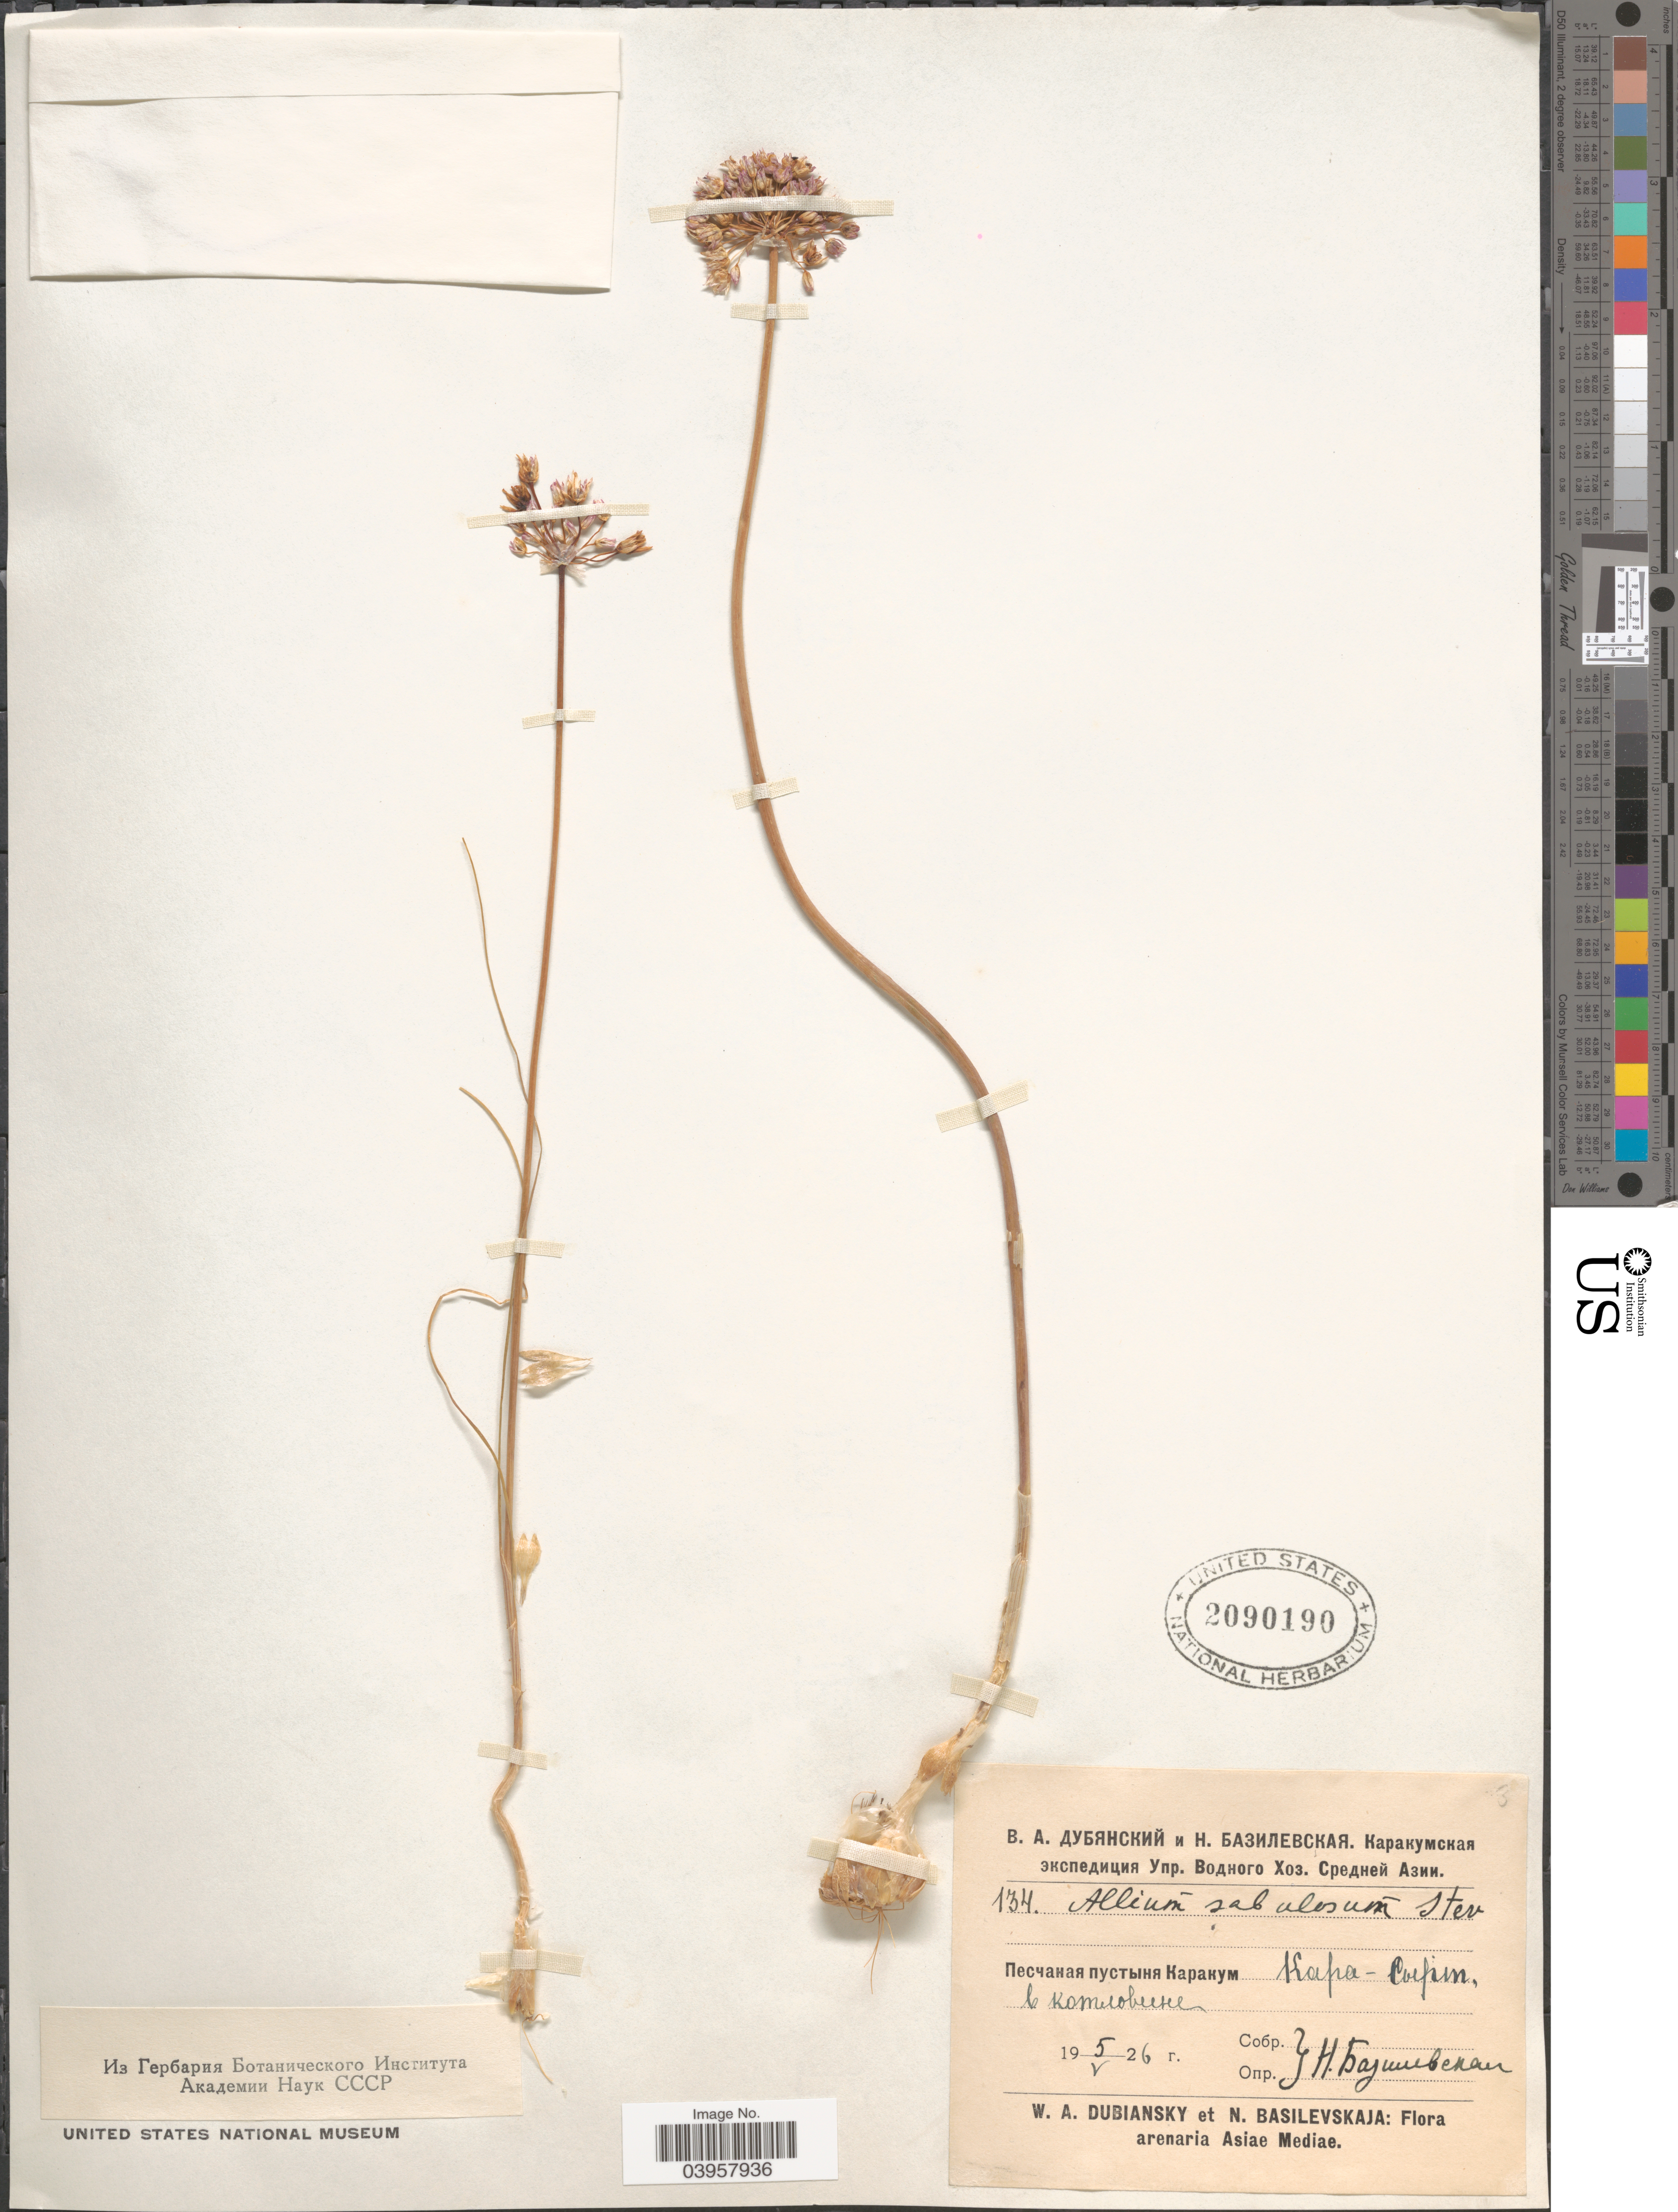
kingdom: Plantae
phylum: Tracheophyta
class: Liliopsida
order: Asparagales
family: Amaryllidaceae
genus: Allium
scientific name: Allium sabulosum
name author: Steven ex Bunge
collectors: W. Dubiansky & N. Basilevskaya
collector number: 134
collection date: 1926-05-05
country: Turkmenistan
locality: Karakum Desert, Kara-Syrt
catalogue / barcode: US 2090190